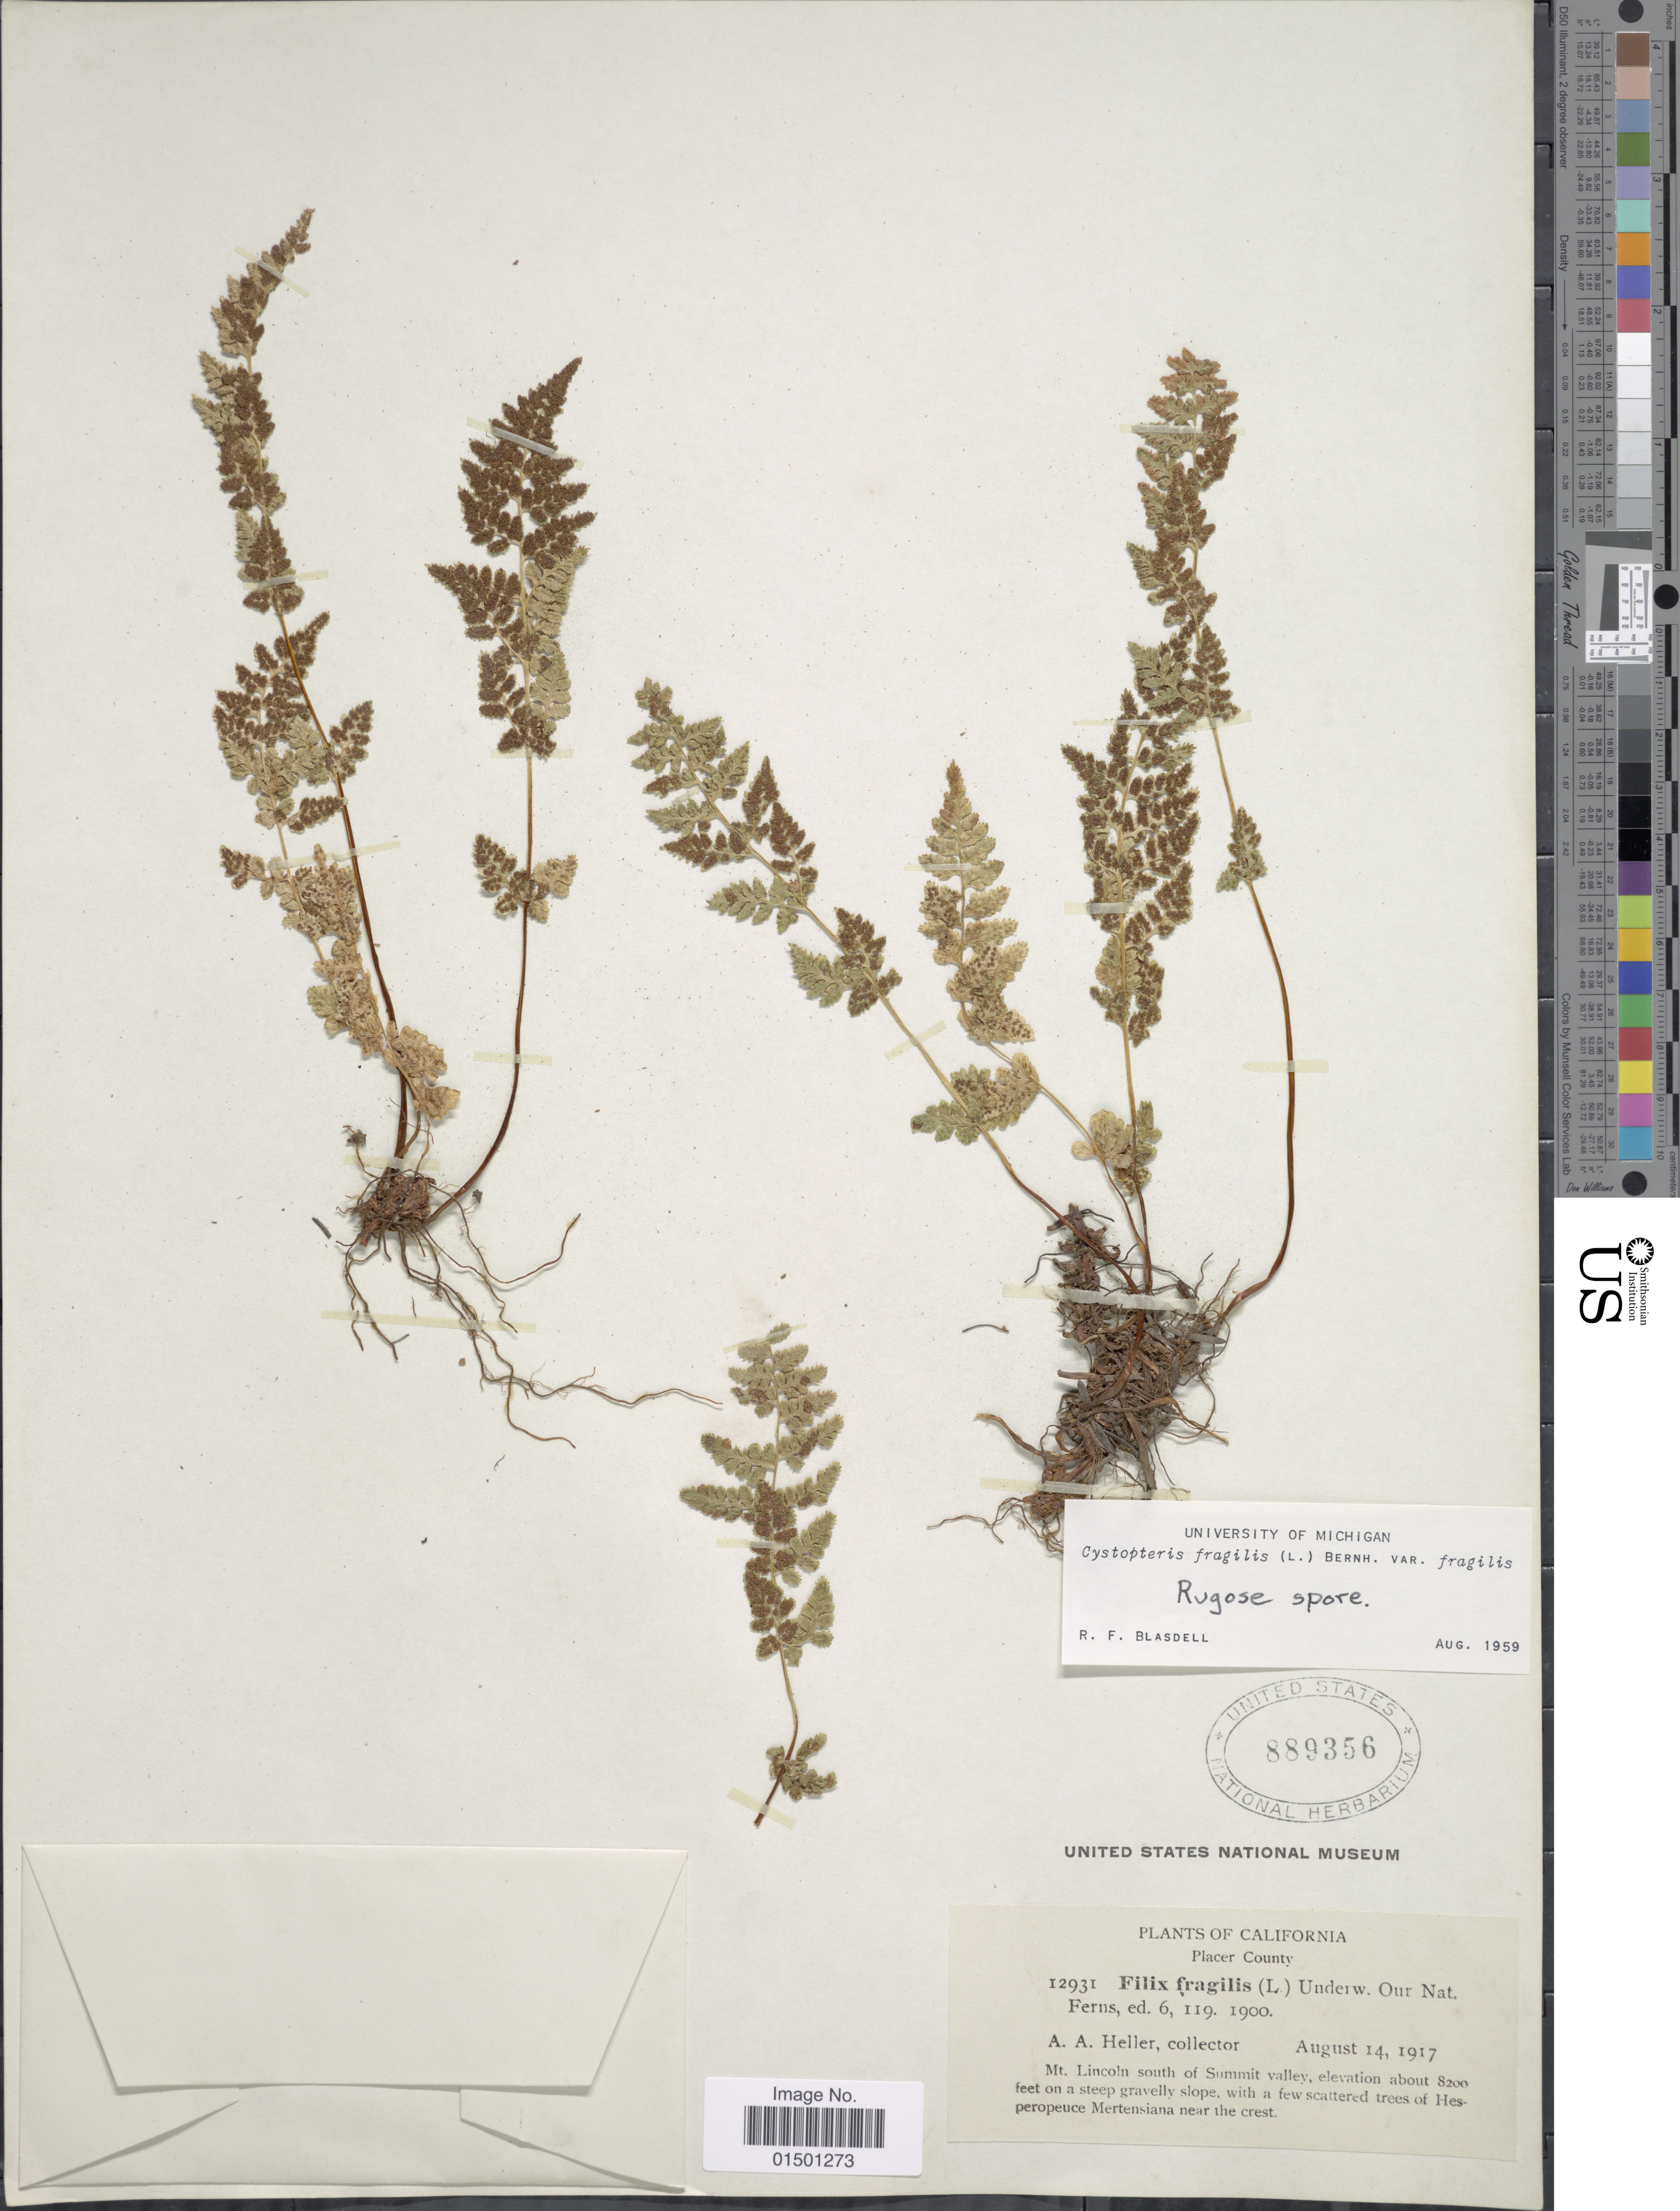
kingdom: Plantae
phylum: Tracheophyta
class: Polypodiopsida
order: Polypodiales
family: Cystopteridaceae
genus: Cystopteris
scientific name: Cystopteris fragilis var. dickieana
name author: B. Boivin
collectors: A. A. Heller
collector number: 12931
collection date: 1917-08-14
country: United States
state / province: California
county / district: Placer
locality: Placer County, Mt. Lincoln south of Summit Valley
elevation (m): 2499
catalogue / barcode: US 889356